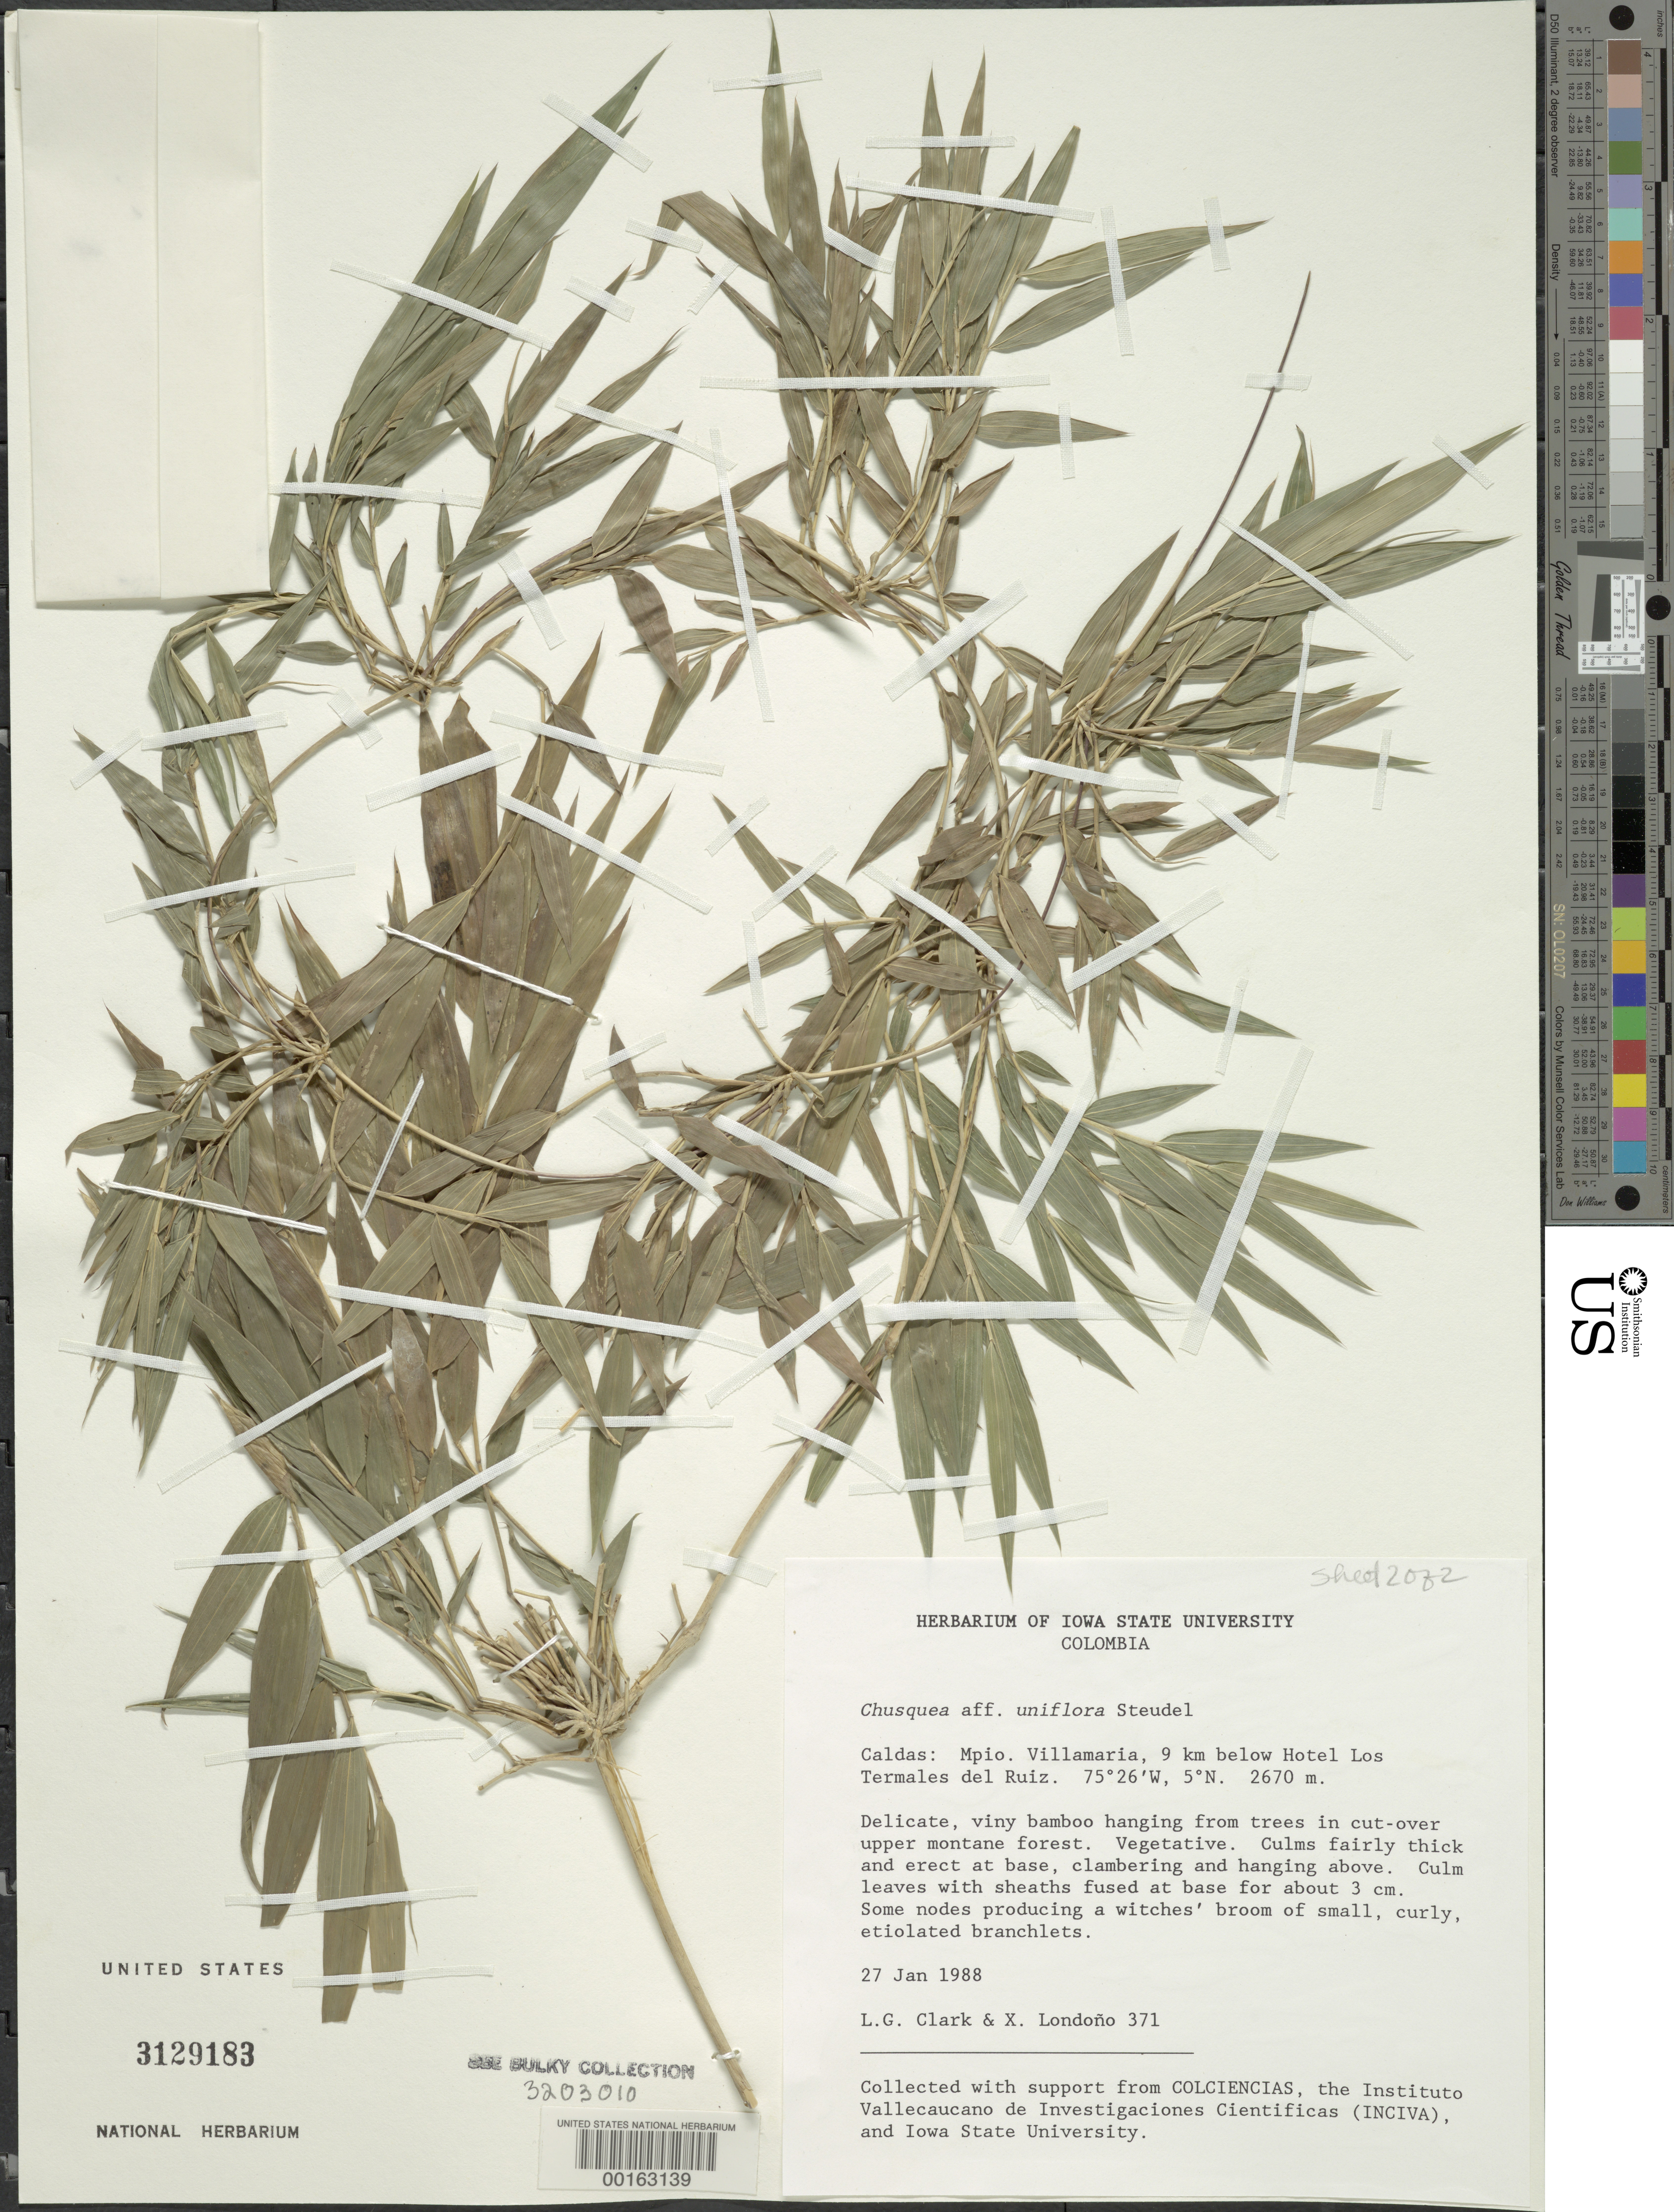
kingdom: Plantae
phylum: Tracheophyta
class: Liliopsida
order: Poales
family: Poaceae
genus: Chusquea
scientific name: Chusquea uniflora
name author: Steud.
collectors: L. G. Clark & X. Londoño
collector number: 371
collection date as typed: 27 Jan 1988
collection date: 1988-01-27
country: Colombia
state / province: Caldas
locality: VillaMaria, 9 km below Hotel Los Termales del Ruiz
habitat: In cut-over upper montane forest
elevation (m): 2670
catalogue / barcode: US 3129183